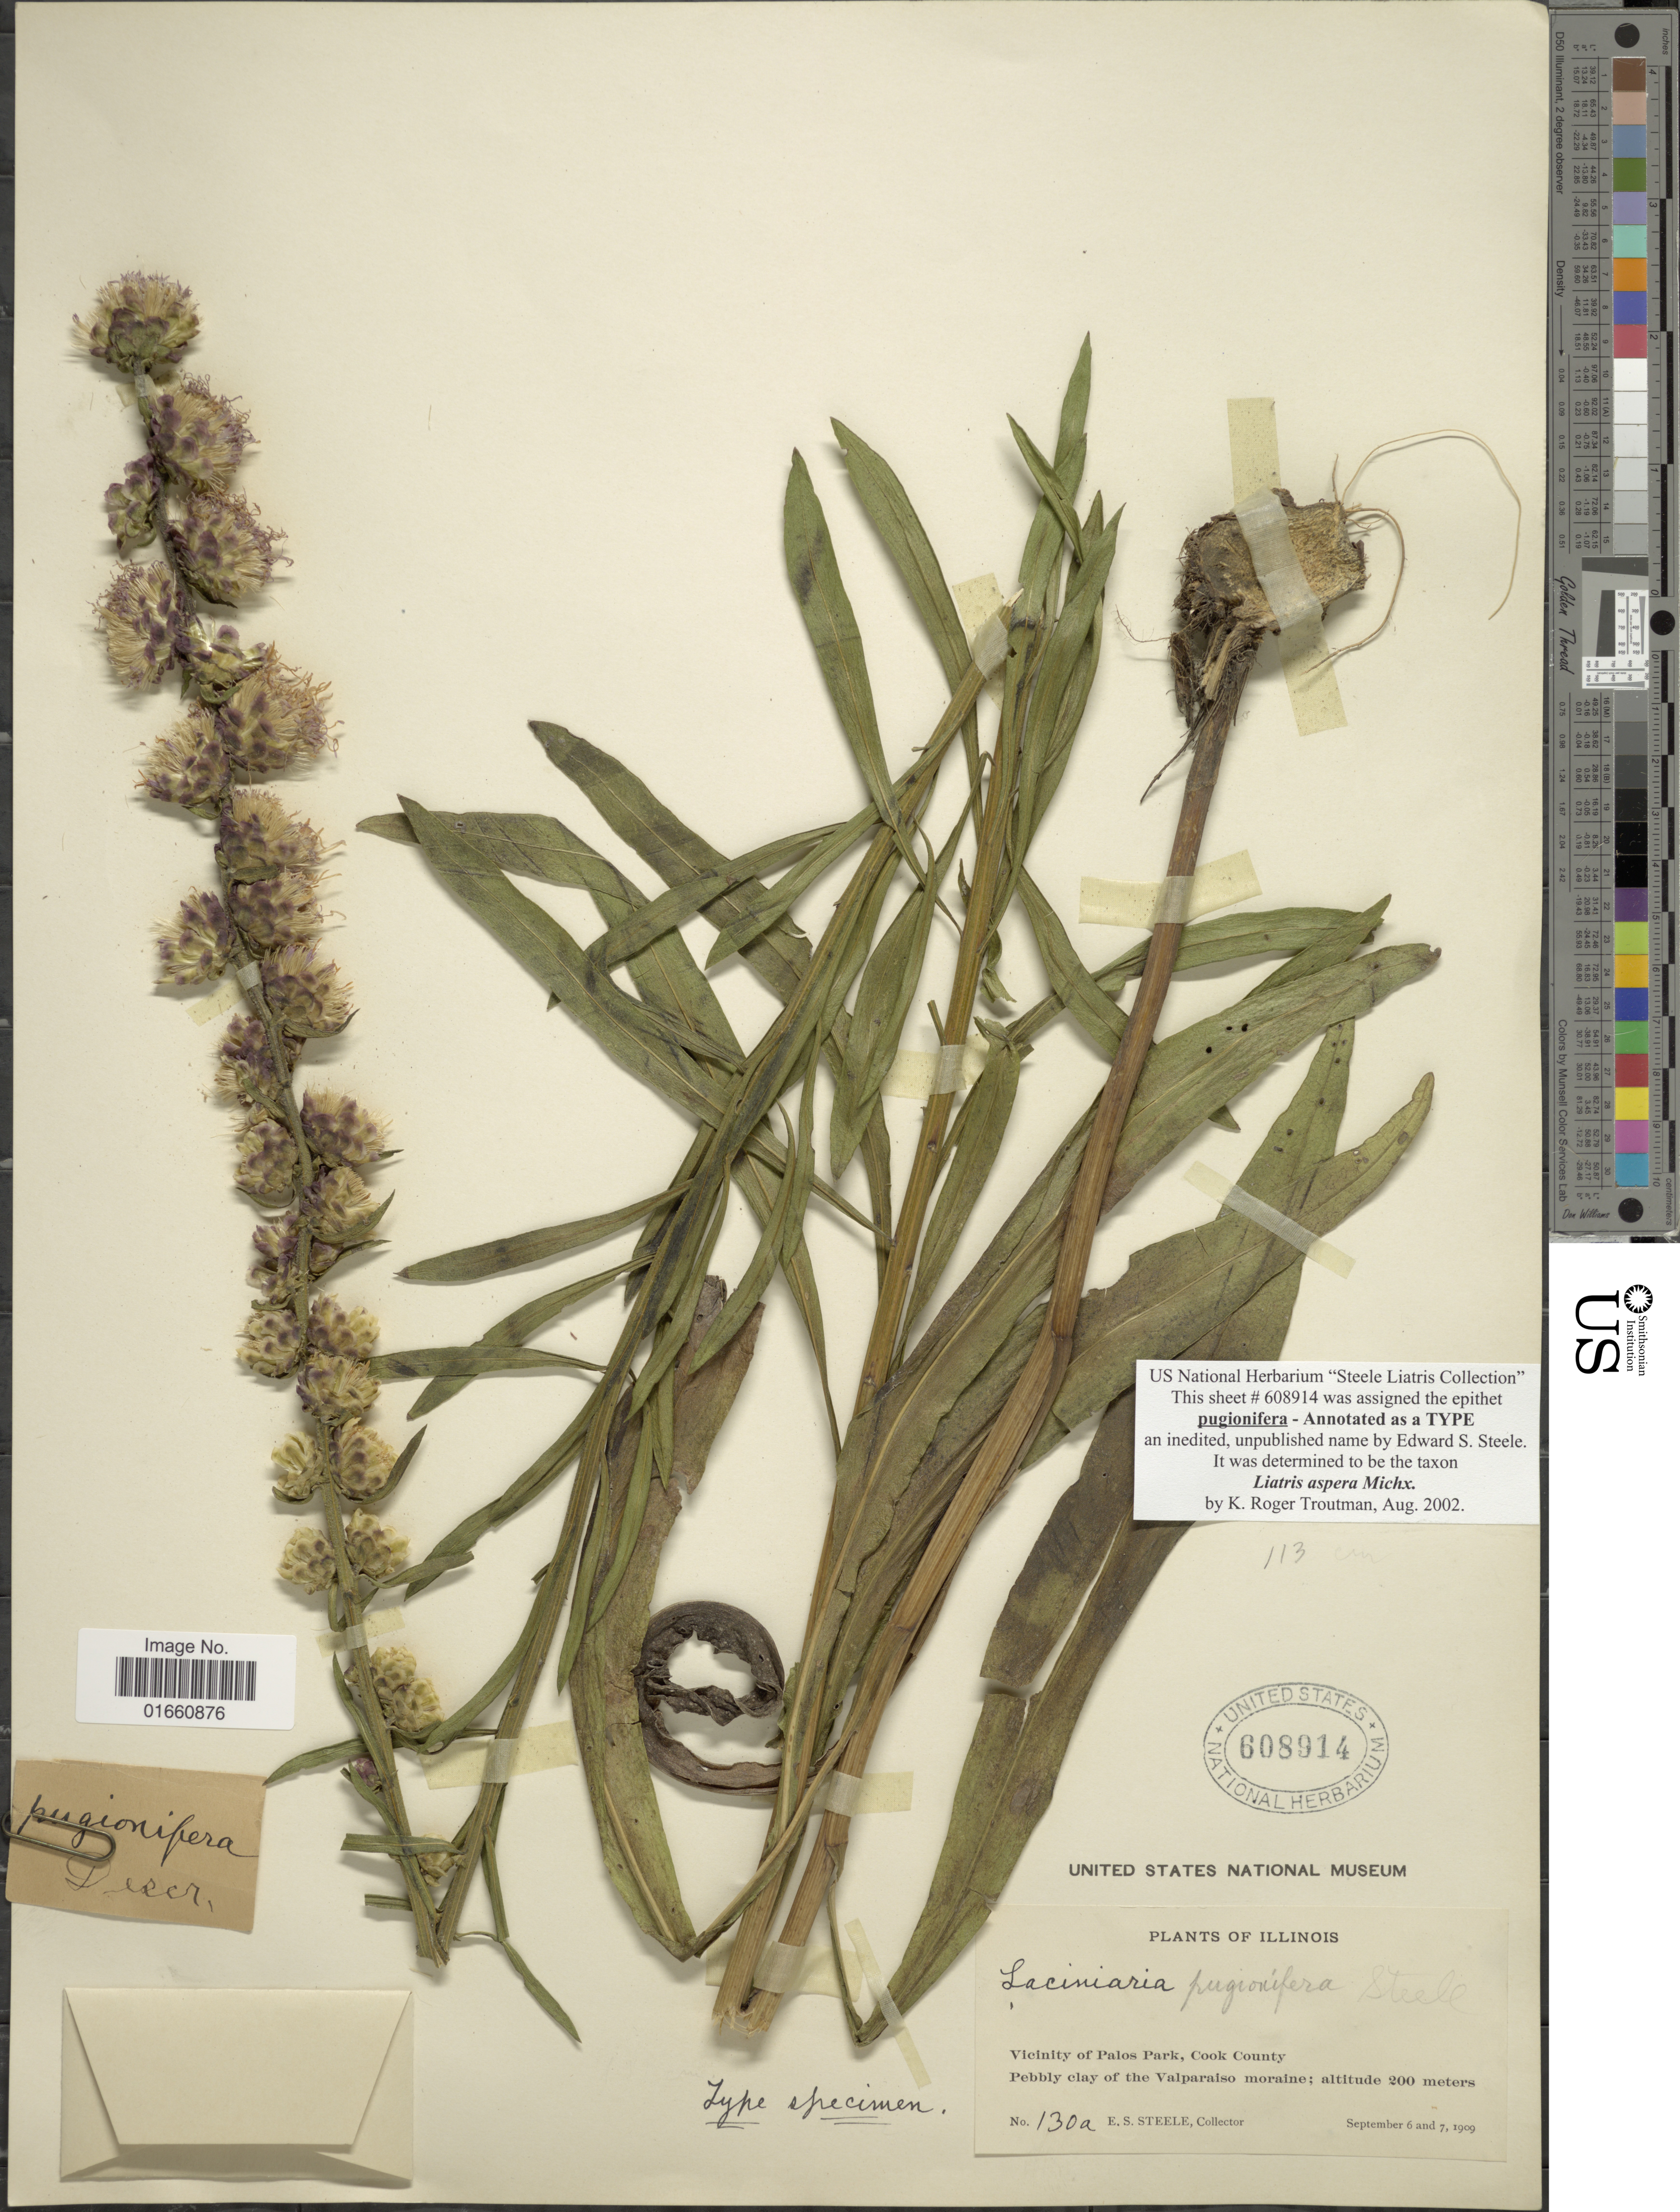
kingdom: Plantae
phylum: Tracheophyta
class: Magnoliopsida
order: Asterales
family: Asteraceae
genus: Liatris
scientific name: Liatris aspera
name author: Michx.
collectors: E. Steele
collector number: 130a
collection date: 1909-09-06/1909-09-07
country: United States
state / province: Illinois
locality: Vicinity of Palos Park, Cook County, Pebbly caly of the Valparaiso moraine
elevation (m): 200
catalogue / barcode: US 608914